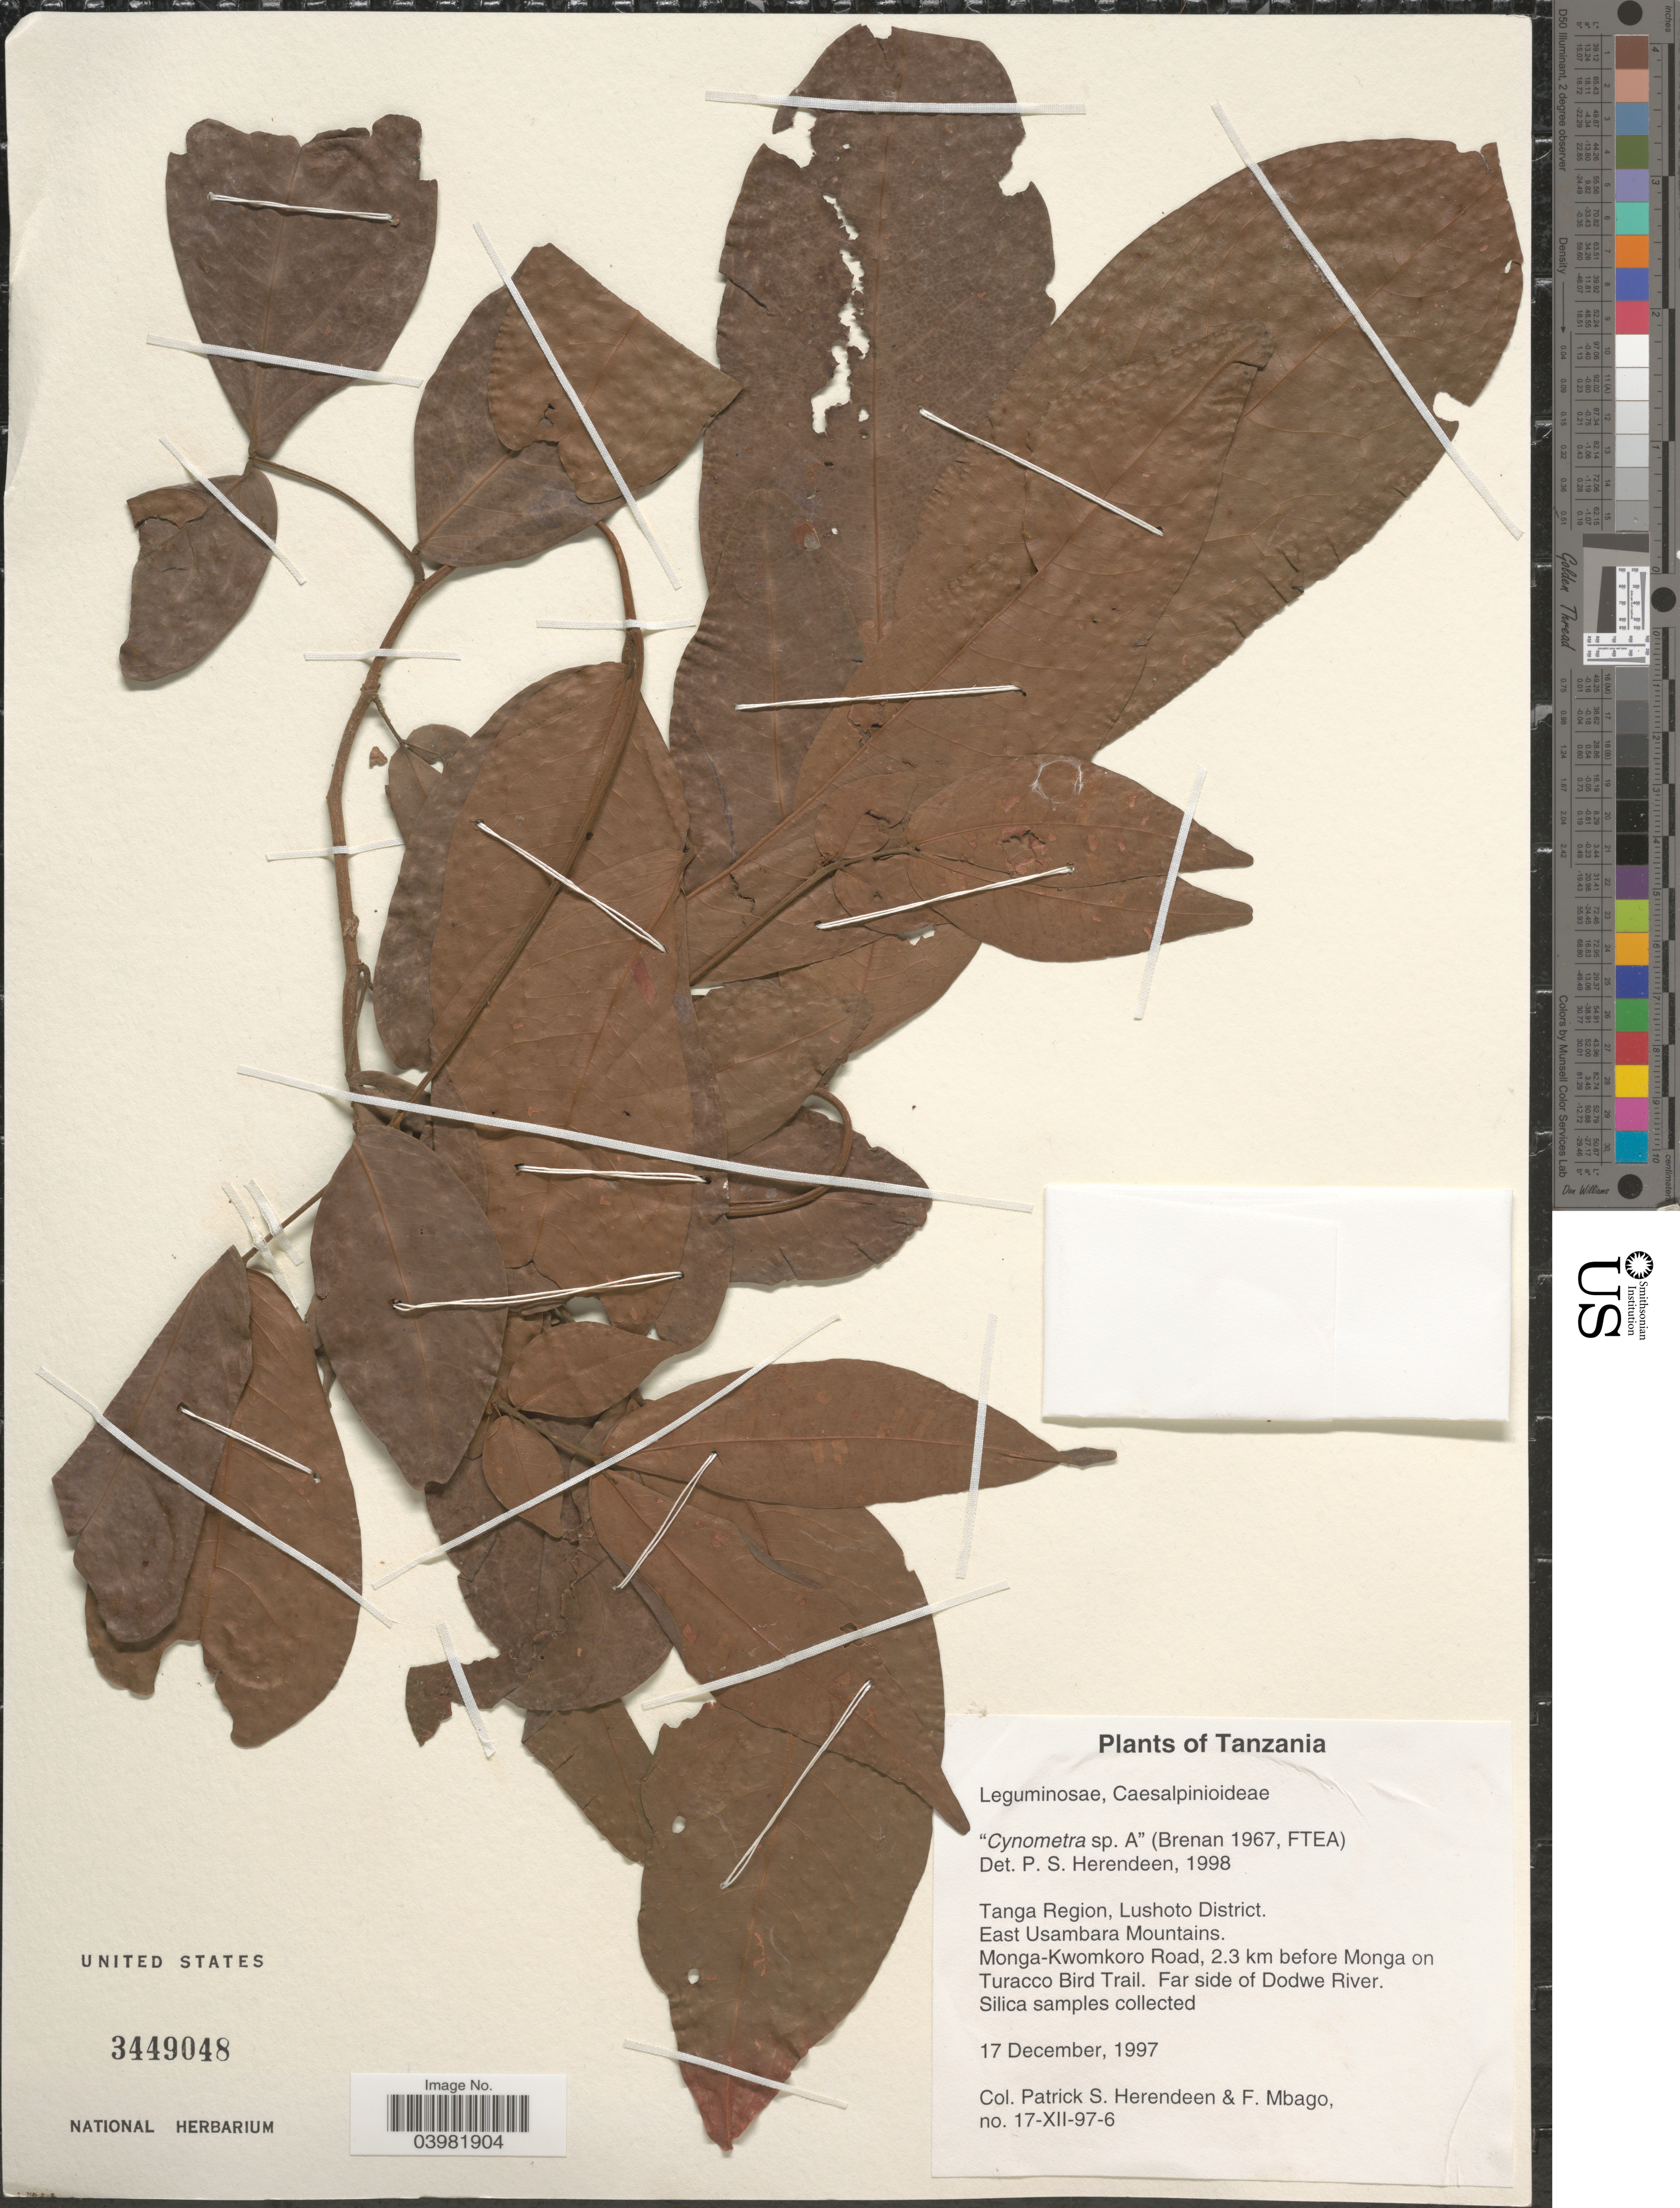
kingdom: Plantae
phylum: Tracheophyta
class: Magnoliopsida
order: Fabales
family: Fabaceae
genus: Cynometra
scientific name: Cynometra sp.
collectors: P. S. Herendeen & F. Mbago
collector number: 17-XII-97-6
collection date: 1997-12-17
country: Tanzania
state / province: Tanga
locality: Tanga Region, Lushoto District. East Usambara Mountains. Monga-Kwomkoro Road, 2.3 km before Monga on Turacco Bird Trail. Far side of Dodwe River.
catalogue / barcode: US 3449048